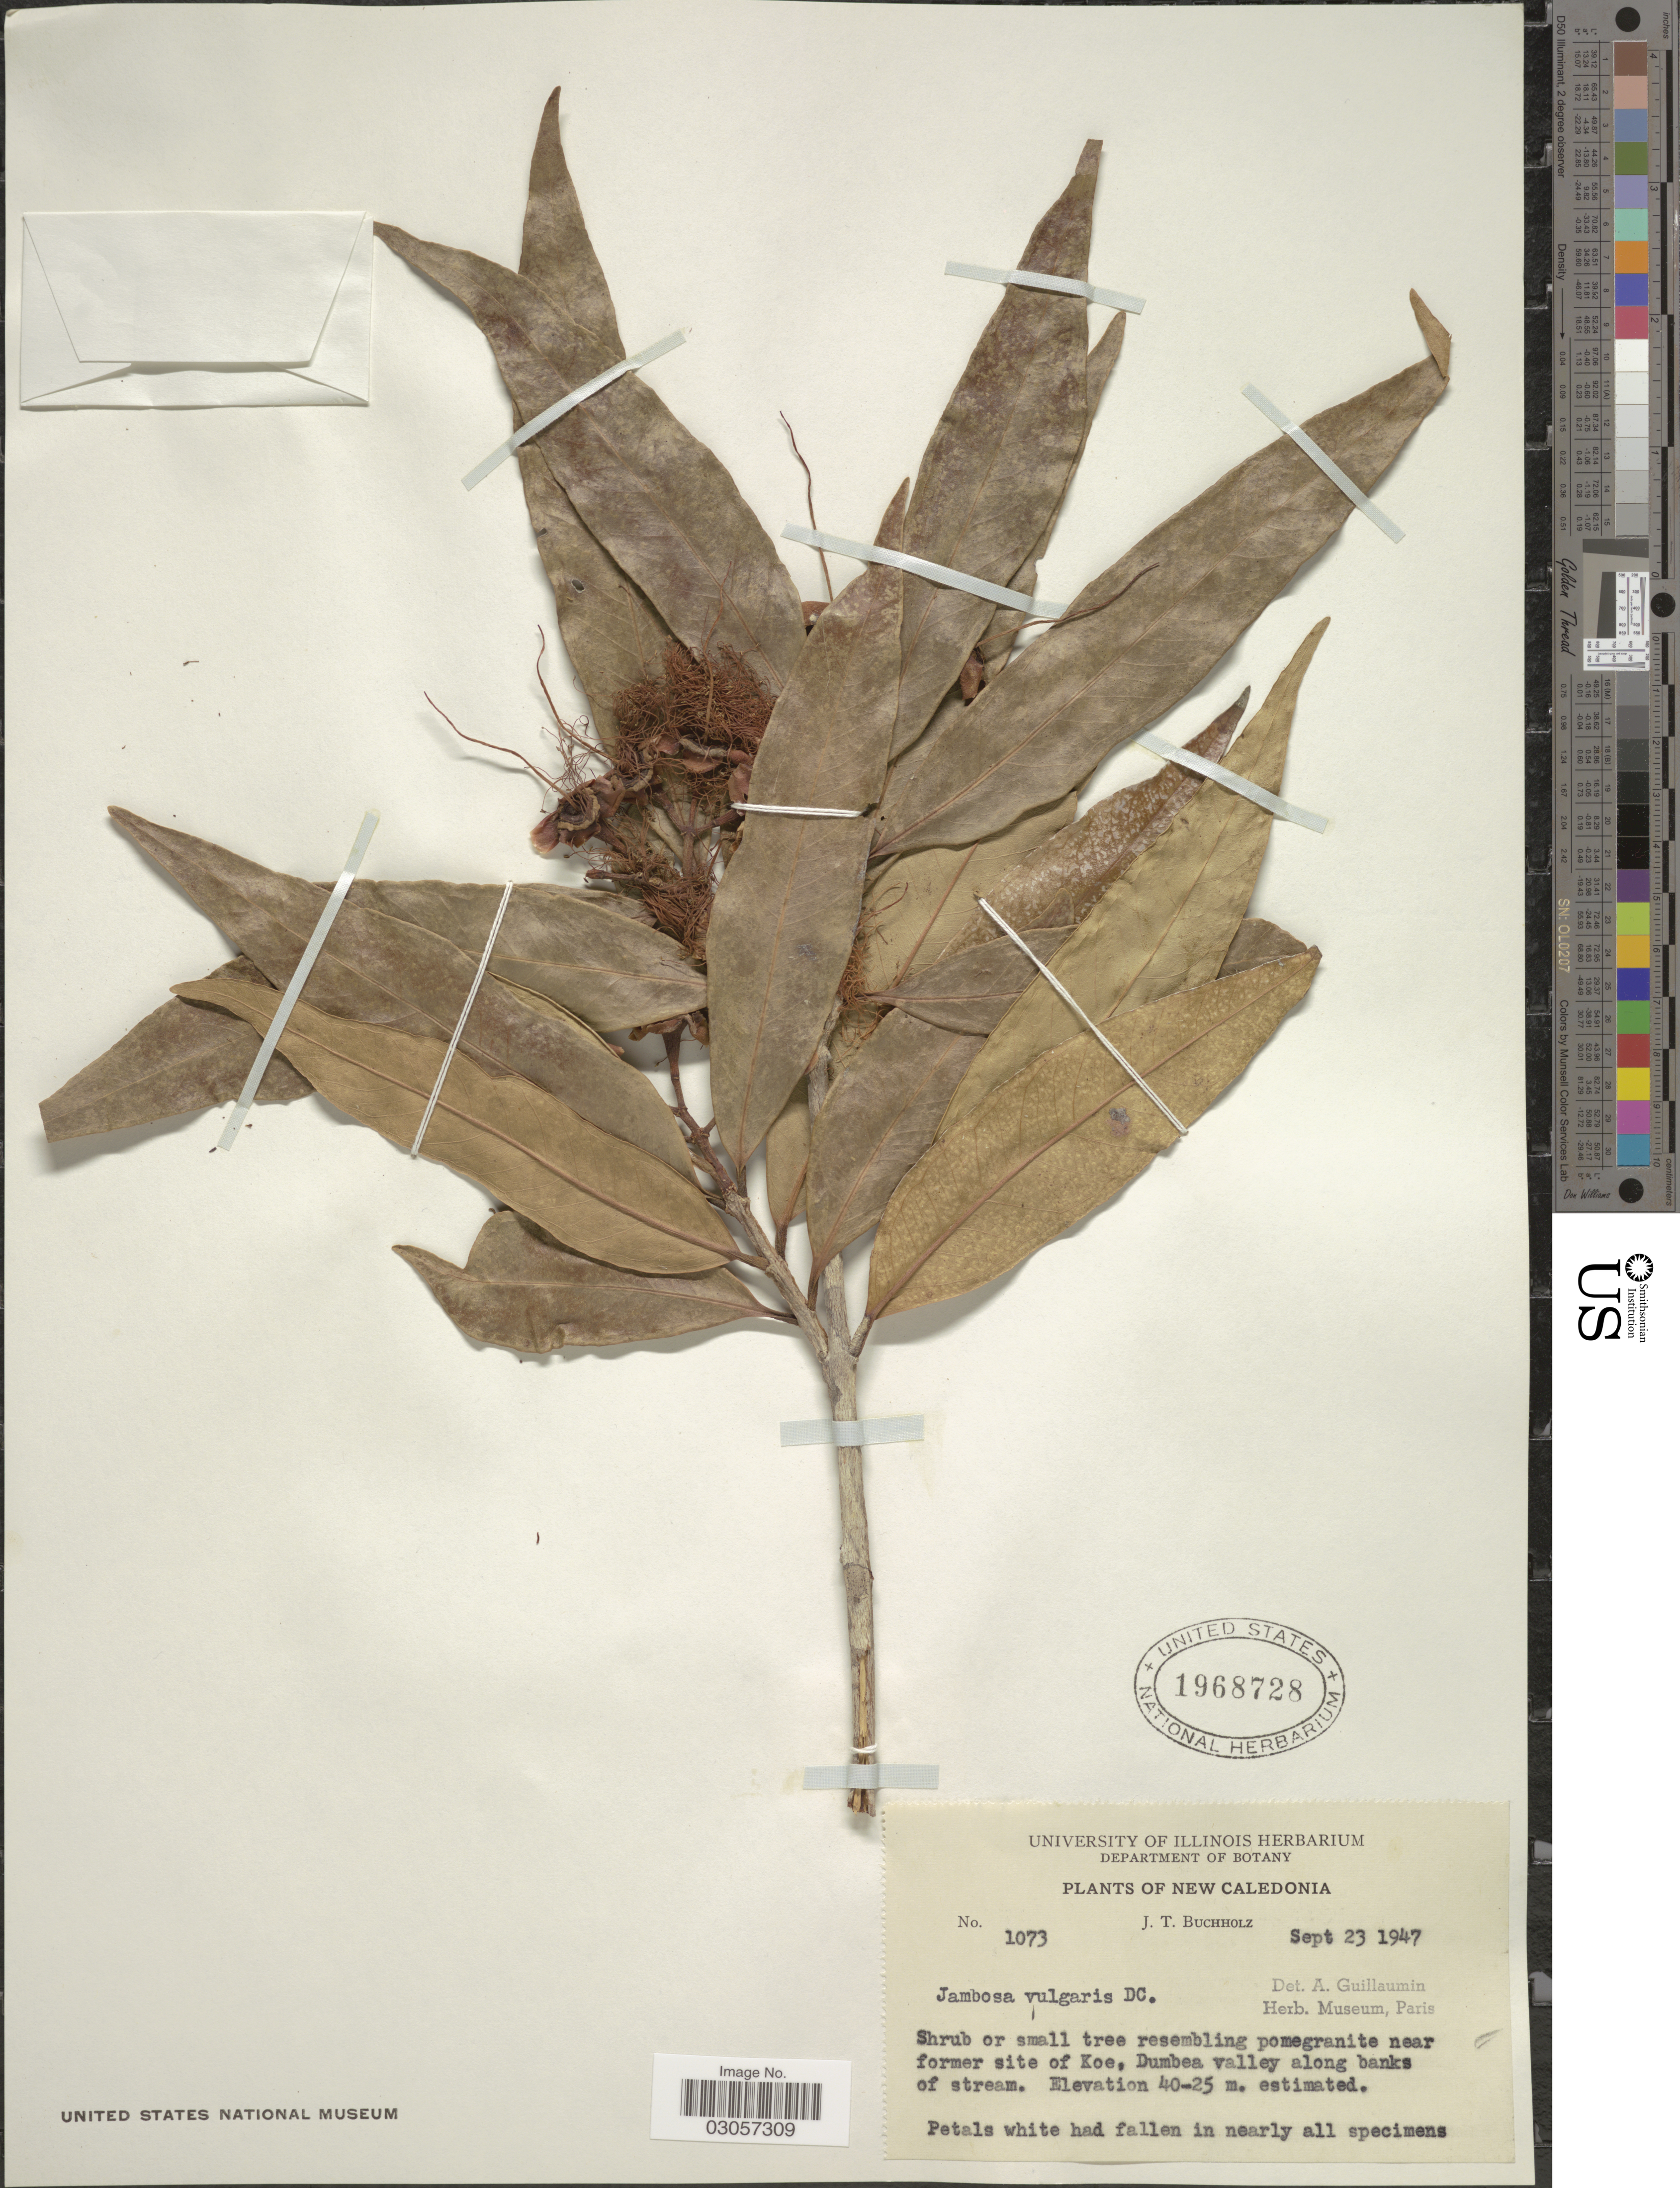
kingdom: Plantae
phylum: Tracheophyta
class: Magnoliopsida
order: Myrtales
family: Myrtaceae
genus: Syzygium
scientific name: Syzygium jambos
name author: (L.) Alston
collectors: J. T. Buchholz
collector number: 1073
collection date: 1947-09-23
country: New Caledonia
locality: Near former site of Koe, Dumbea valley along banks of stream.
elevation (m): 25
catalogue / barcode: US 1968728